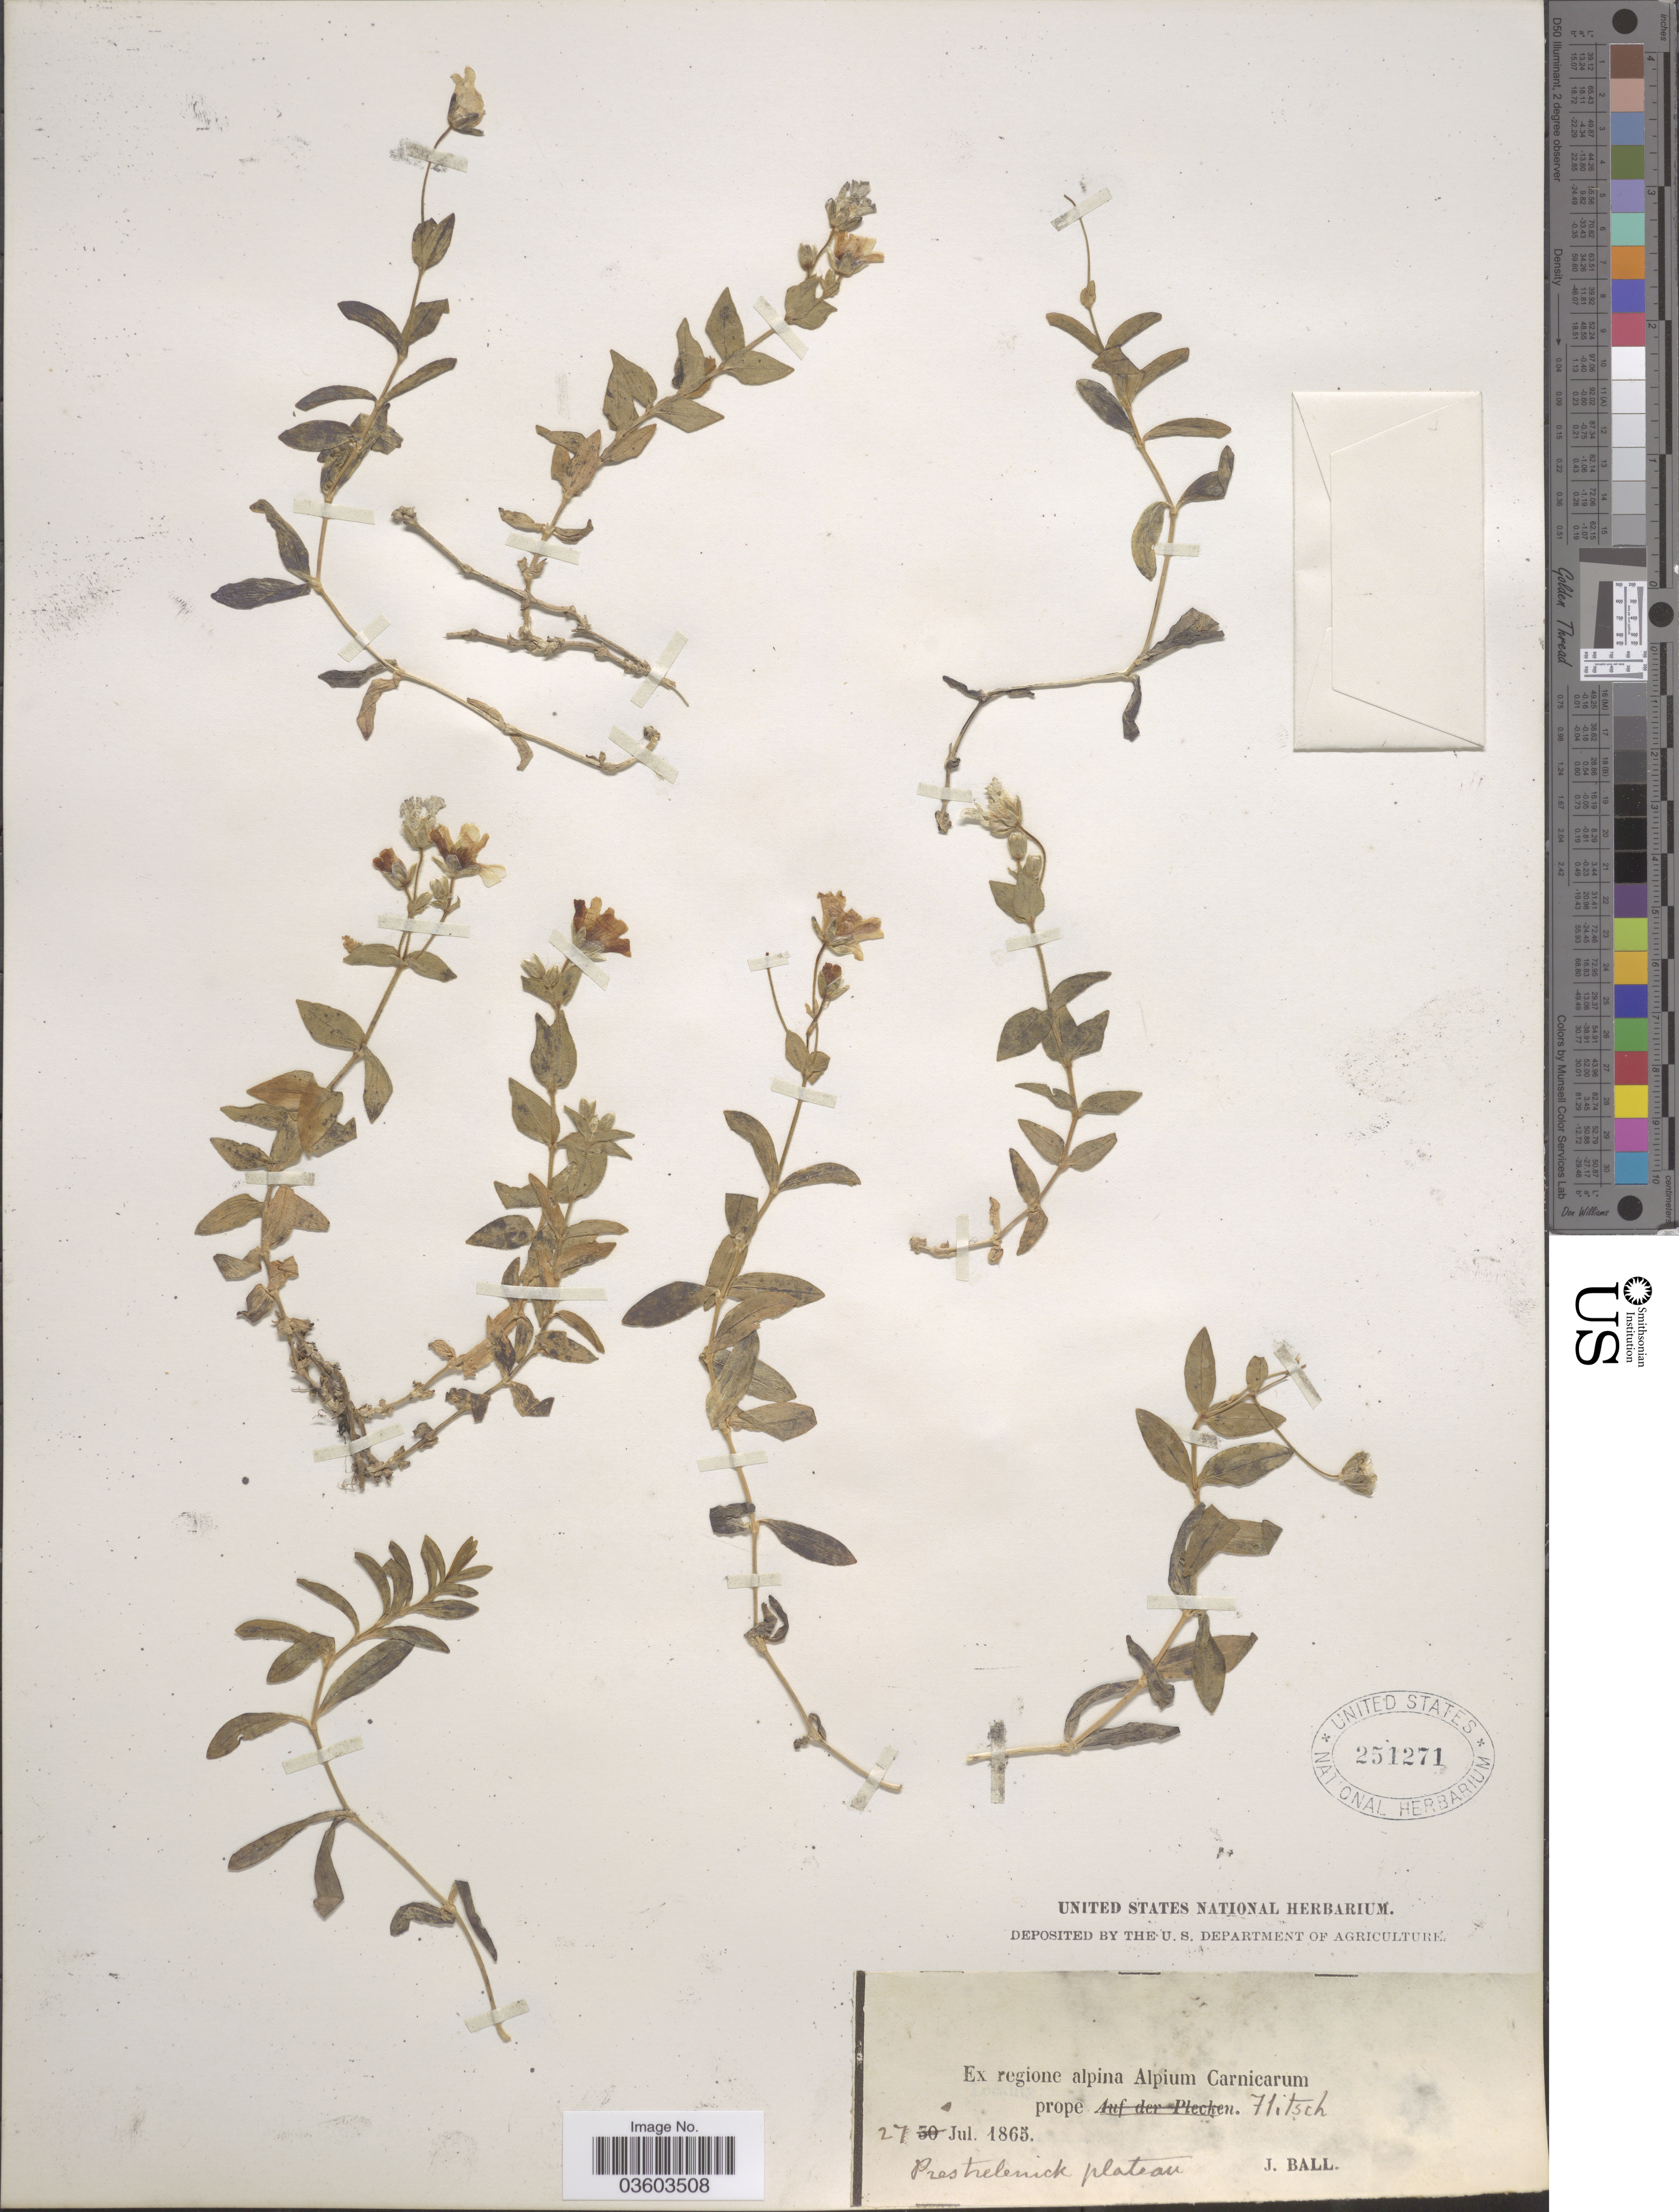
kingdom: Plantae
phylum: Tracheophyta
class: Magnoliopsida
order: Caryophyllales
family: Caryophyllaceae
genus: Cerastium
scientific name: Cerastium sp.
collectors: J. Ball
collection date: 1865-07-27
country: Slovenia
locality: Ex regione alpina Alpium Carnicarum prope Flitsch. Prestrelenick plateau.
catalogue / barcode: US 251271